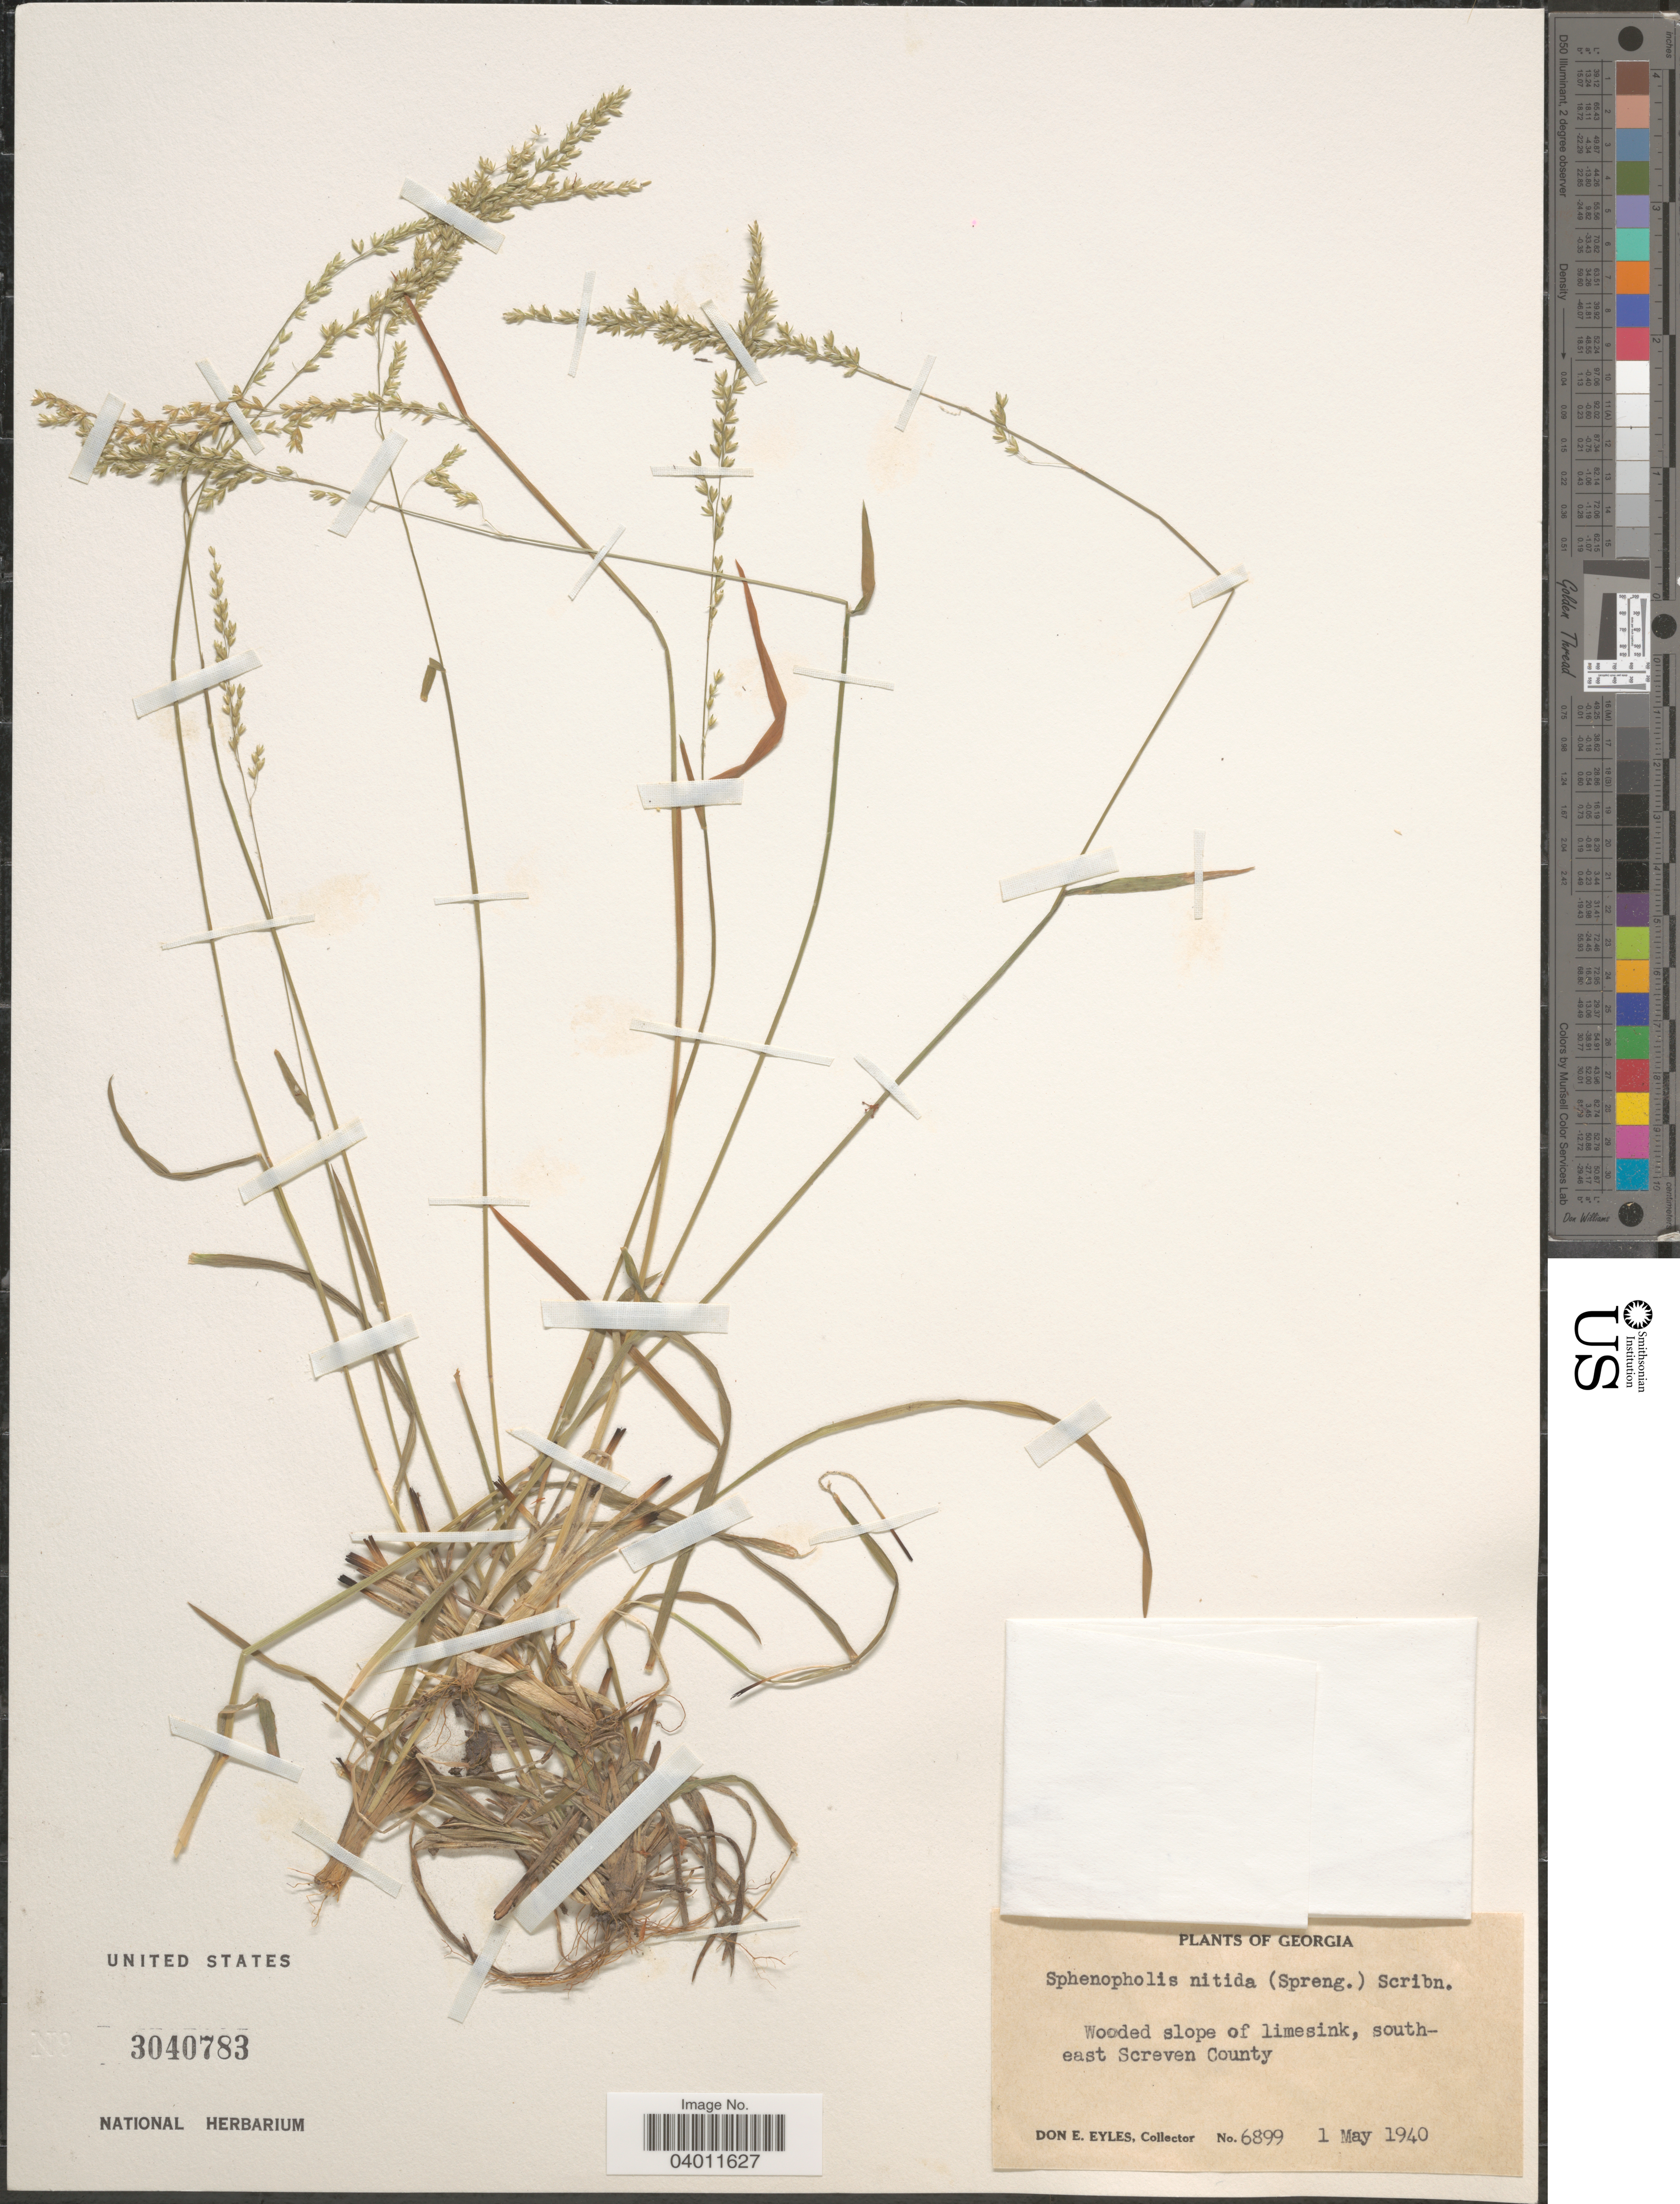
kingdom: Plantae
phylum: Tracheophyta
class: Liliopsida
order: Poales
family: Poaceae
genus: Sphenopholis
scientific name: Sphenopholis nitida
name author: (Biehler) Scribn.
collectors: D. Eyles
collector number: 6899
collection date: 1940-05-01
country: United States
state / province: Georgia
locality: Wooded slope of limesink, southeast Screven County.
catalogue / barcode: US 3040783